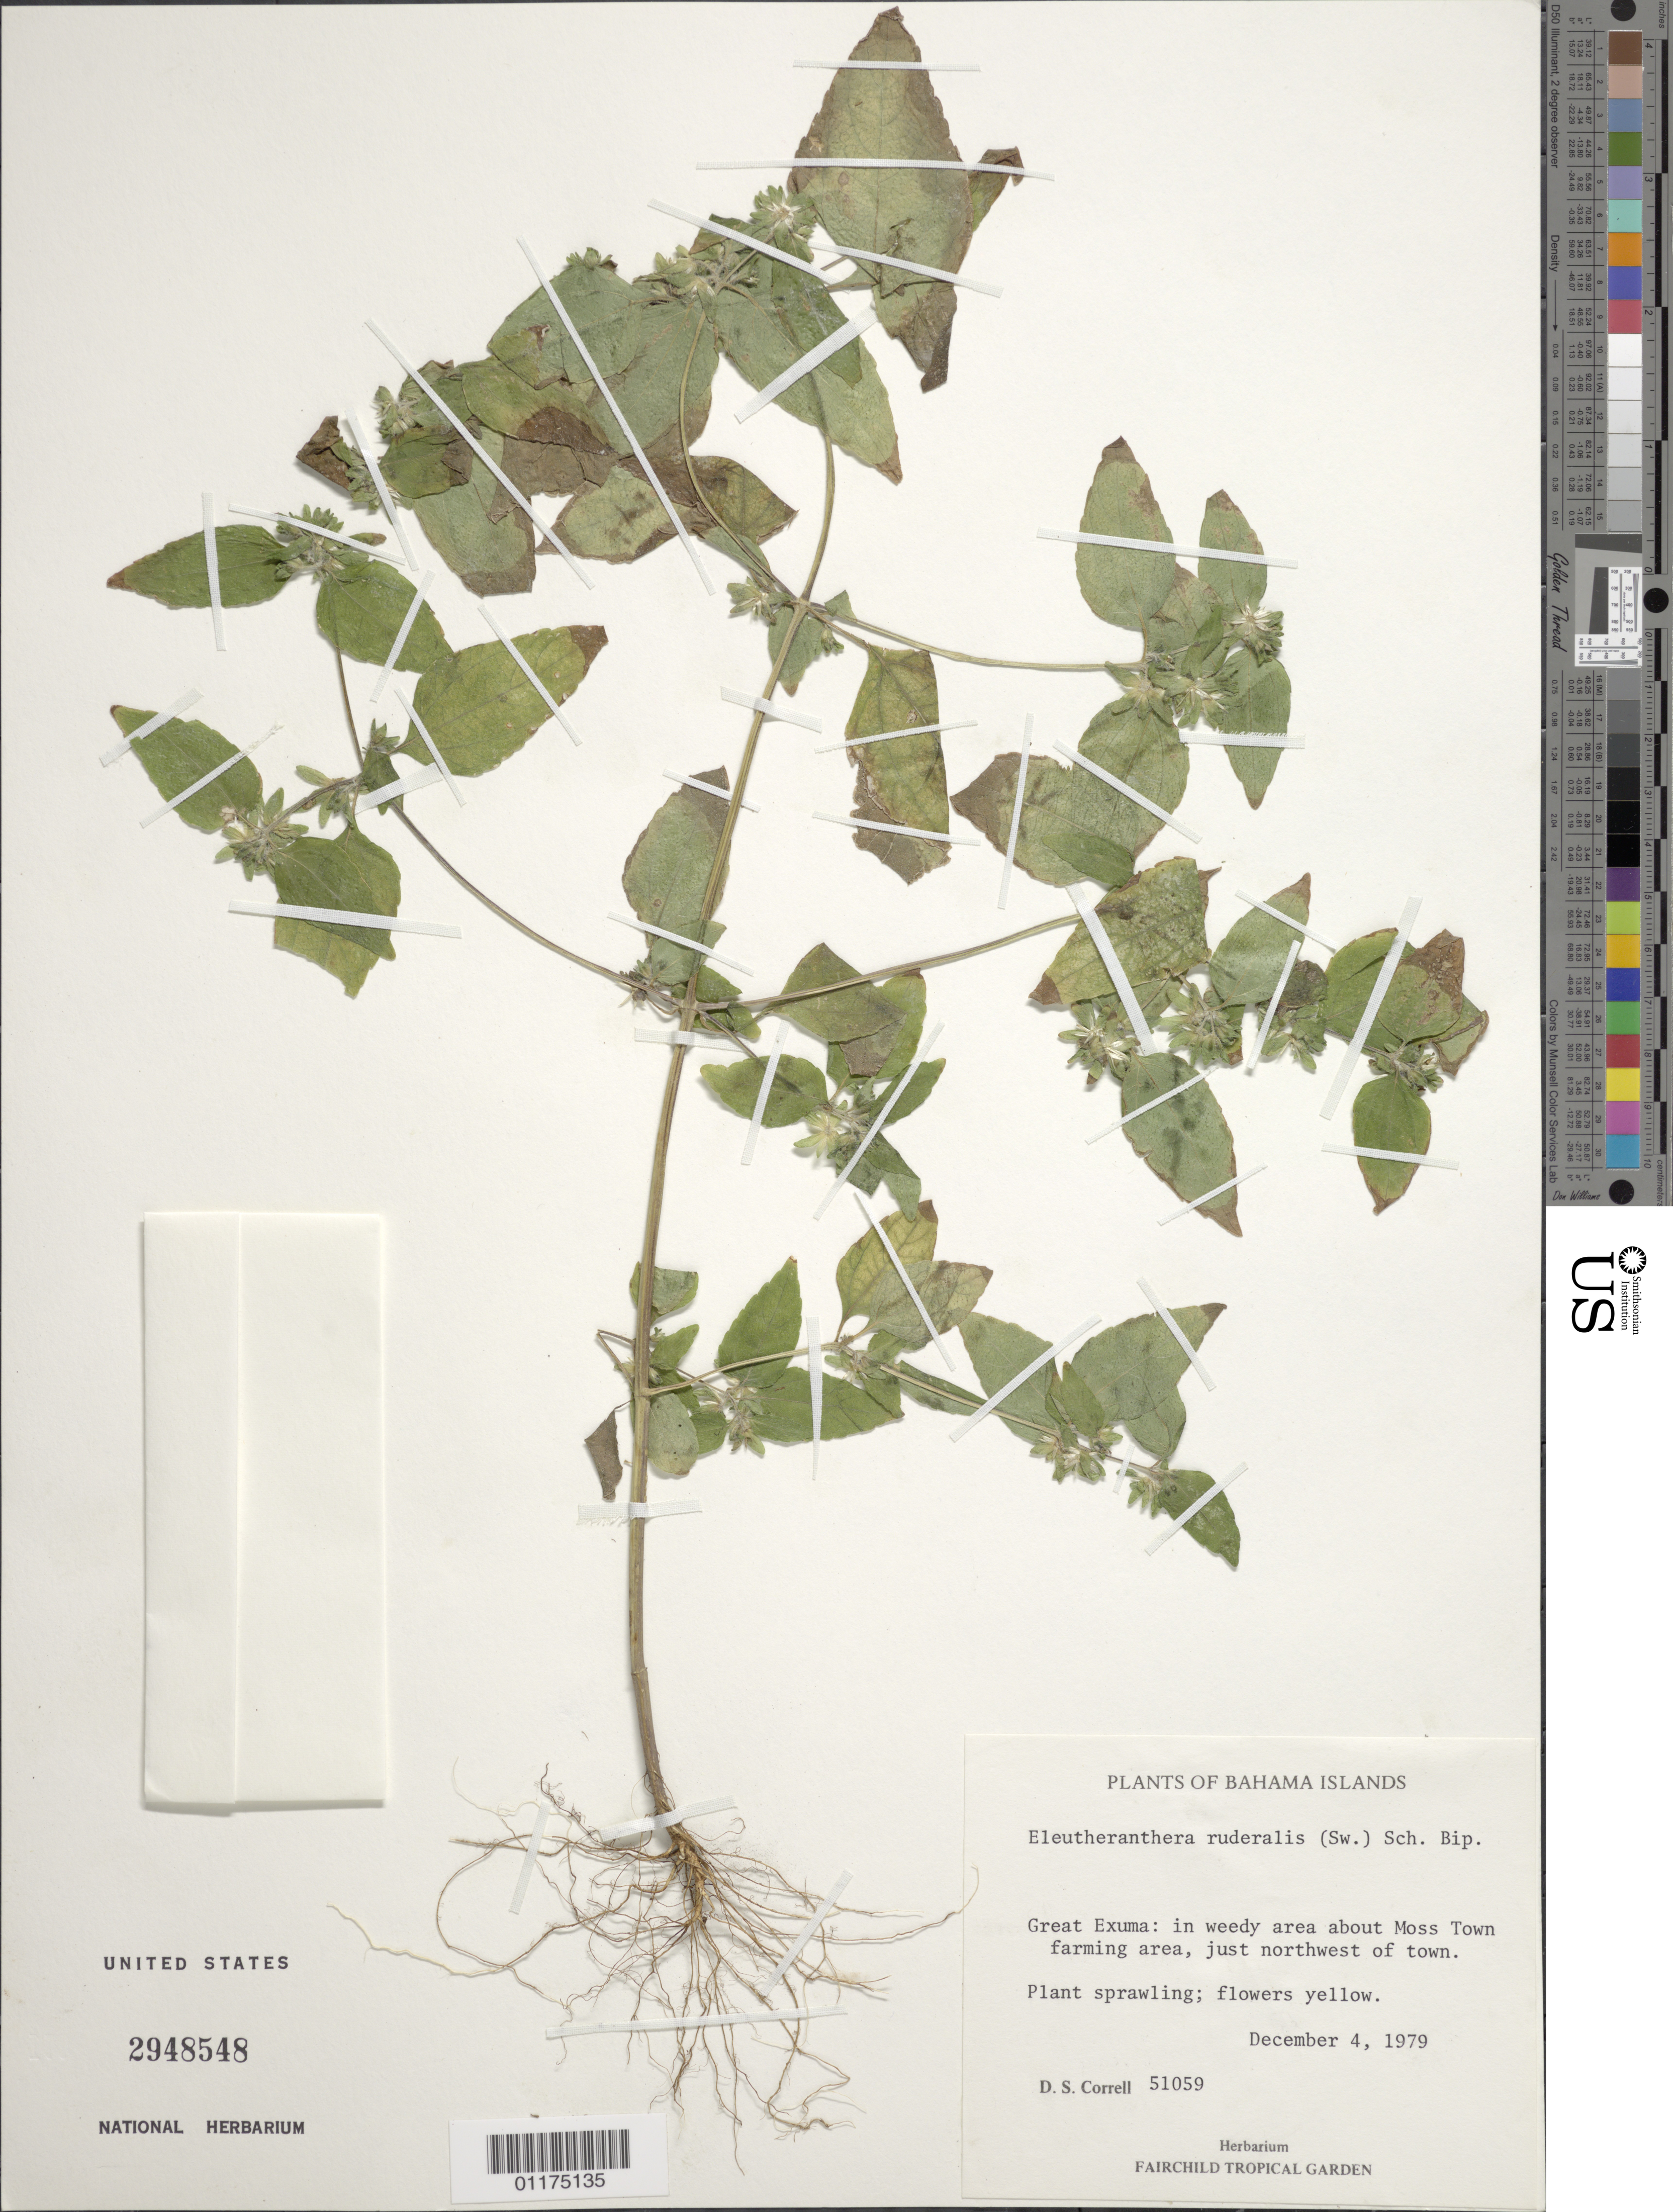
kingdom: Plantae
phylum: Tracheophyta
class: Magnoliopsida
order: Asterales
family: Asteraceae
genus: Eleutheranthera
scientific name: Eleutheranthera ruderalis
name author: (Sw.) Sch. Bip.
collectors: D. S. Correll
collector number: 51059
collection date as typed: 04 Dec 1979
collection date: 1979-12-04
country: Bahamas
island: Great Exuma I.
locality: in weed area about Moss Town farming area, just northwest of town.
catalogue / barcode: US 2948548